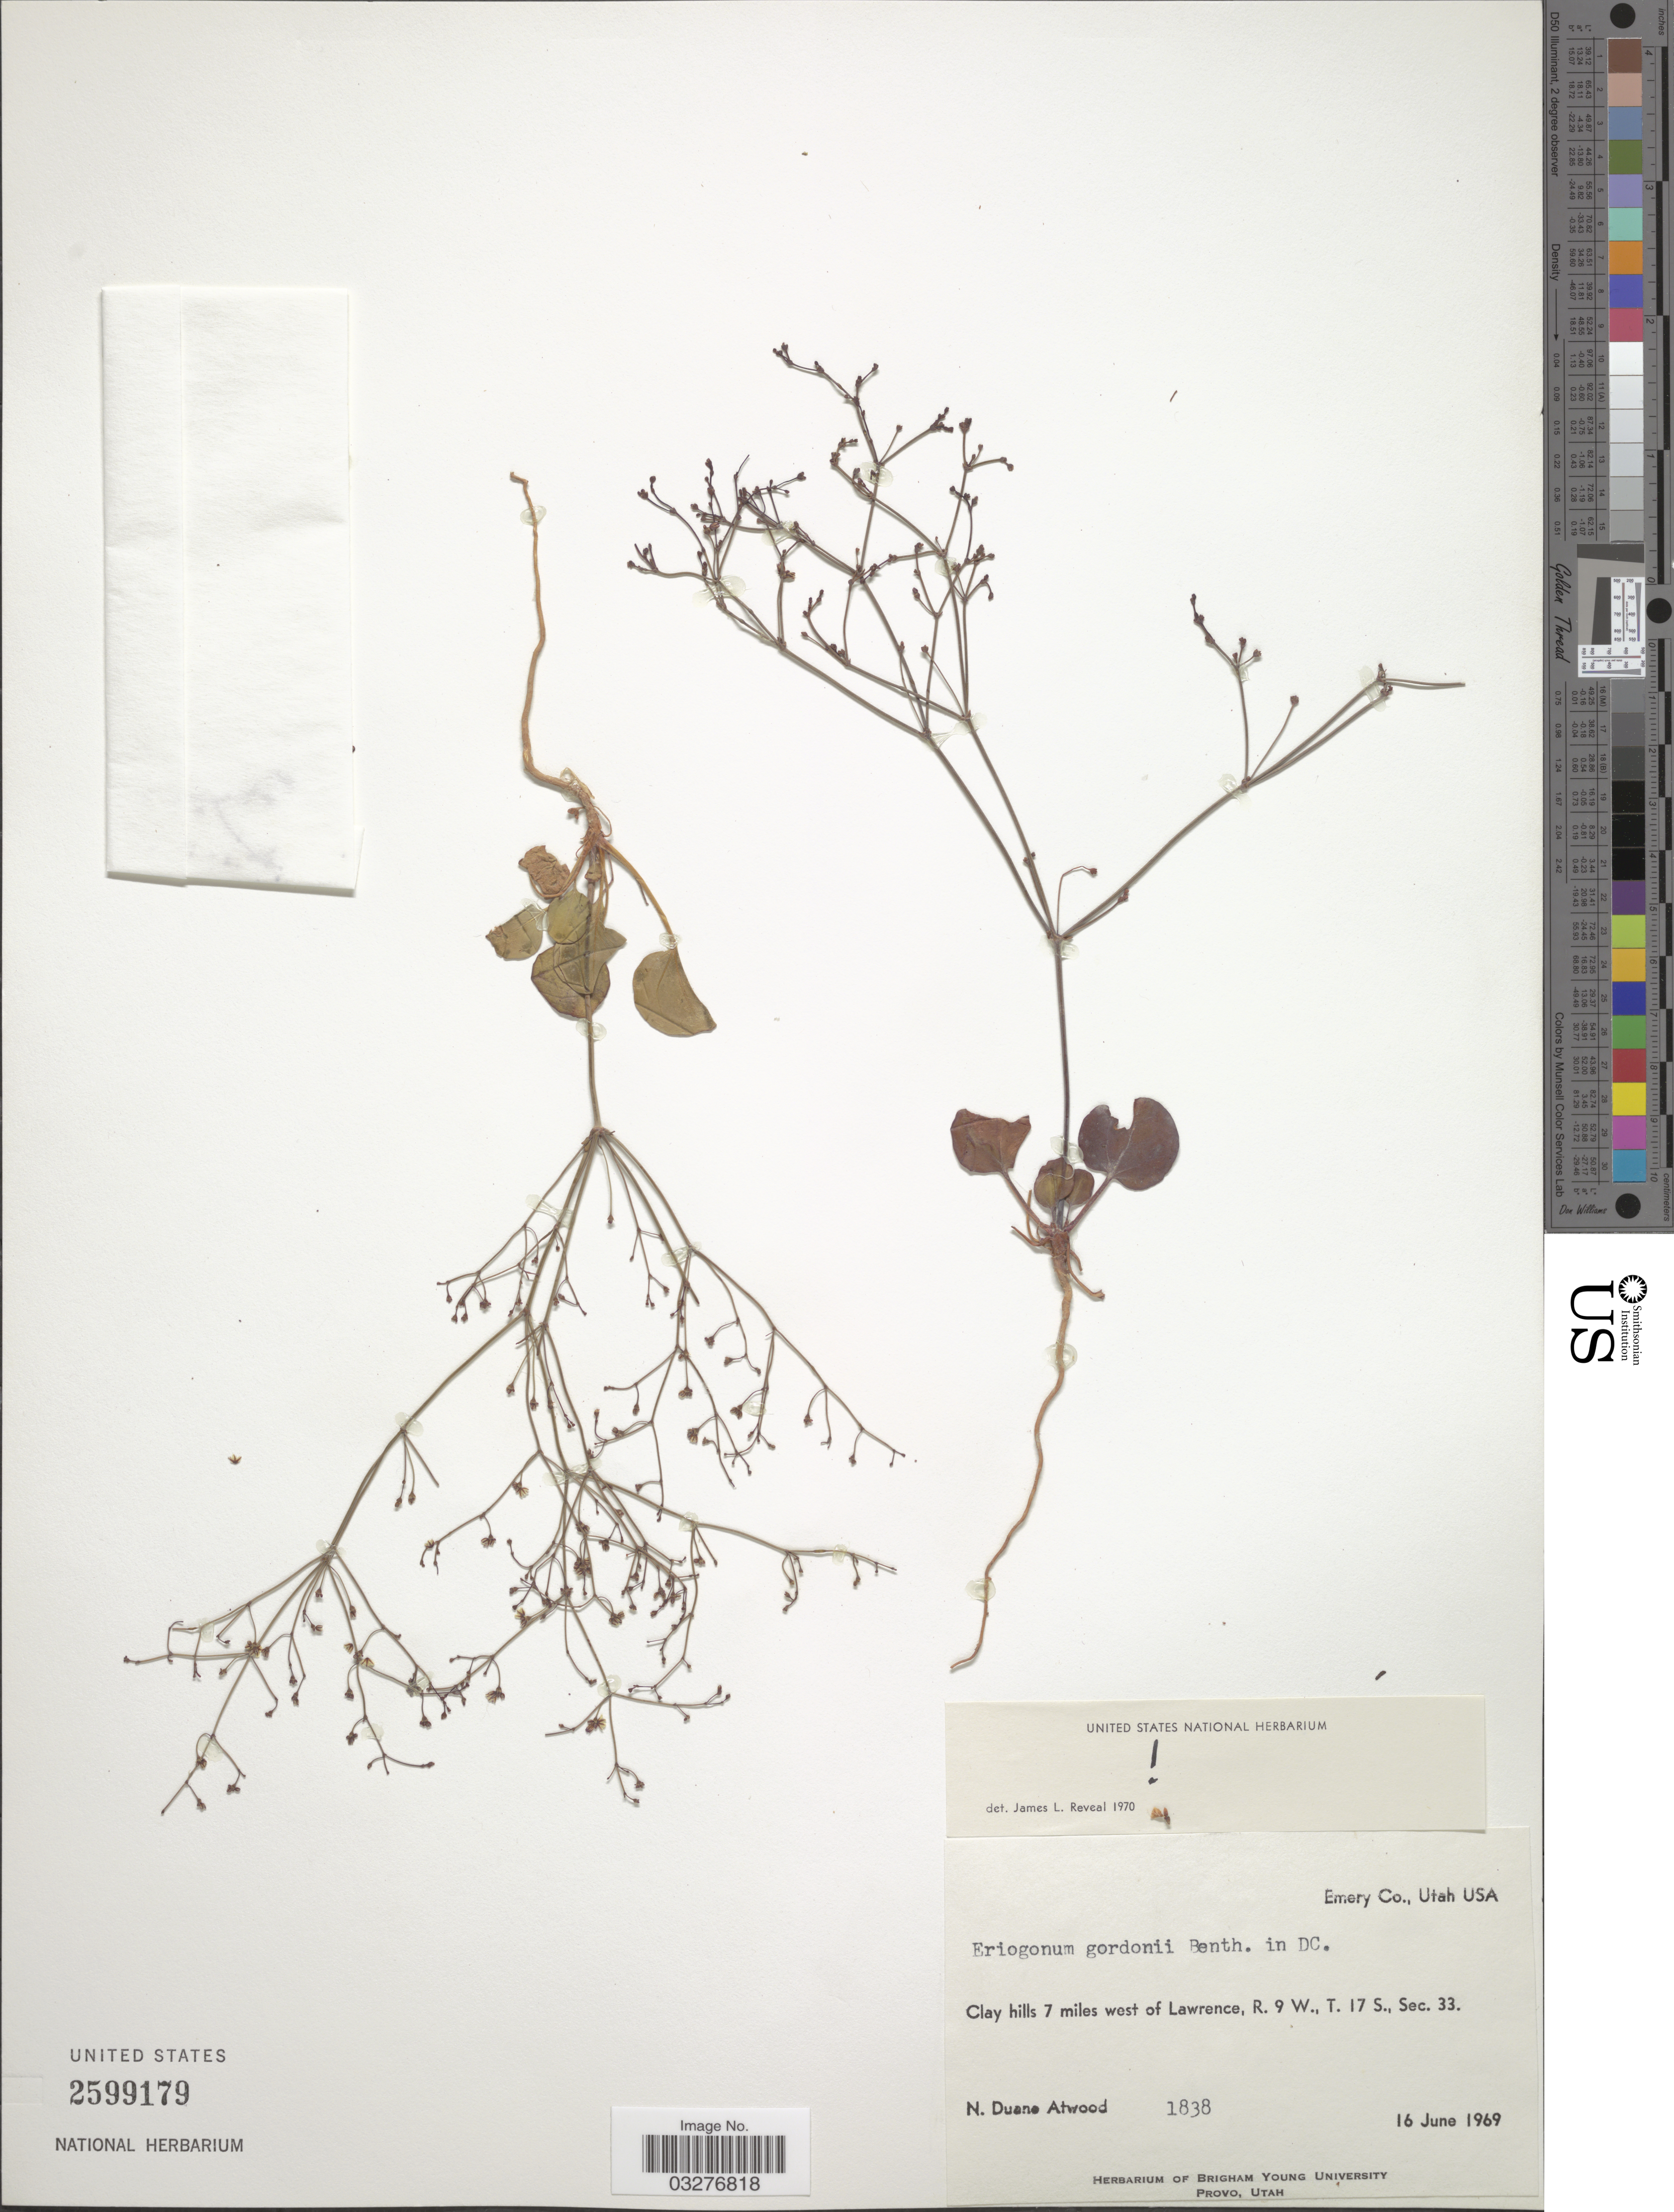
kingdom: Plantae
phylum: Tracheophyta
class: Magnoliopsida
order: Caryophyllales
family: Polygonaceae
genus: Eriogonum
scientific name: Eriogonum gordonii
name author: Benth.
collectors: N. Atwood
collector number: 1838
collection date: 1969-06-16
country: United States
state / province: Utah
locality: Emery Co., USA. Clay hills 7 miles west of Lawrence, R9W, T17S, Sec.33.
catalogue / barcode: US 2599179